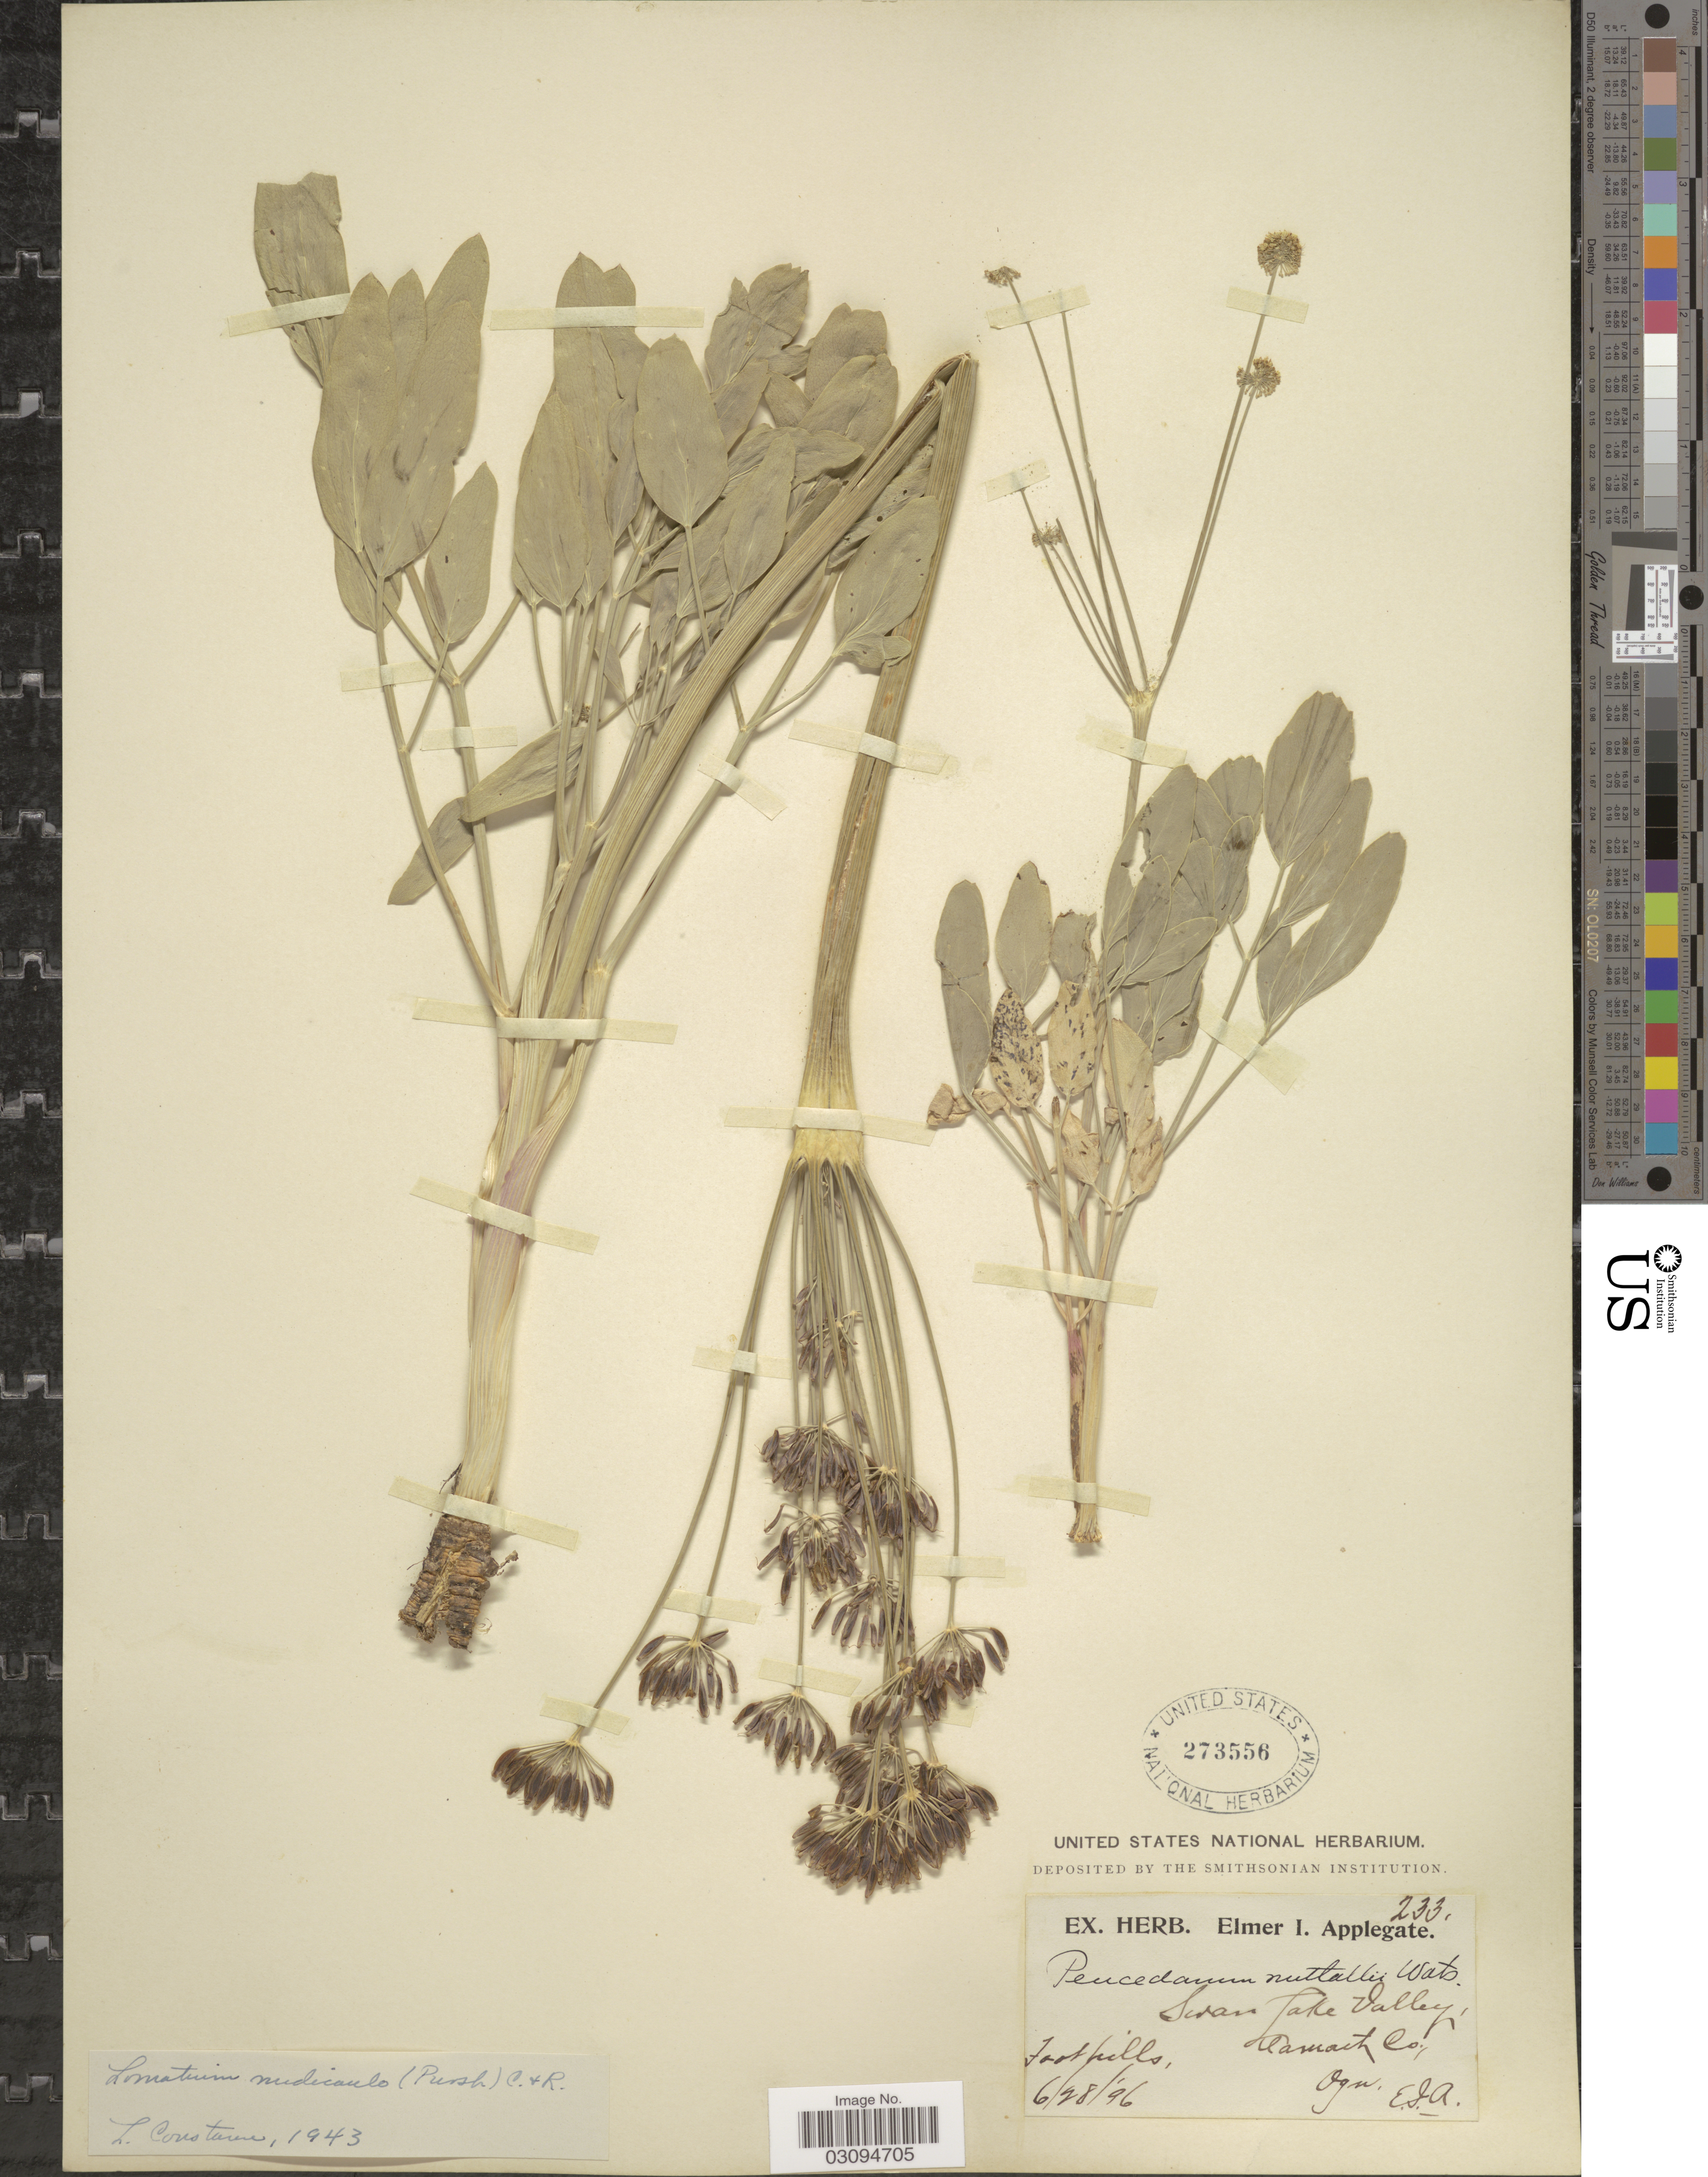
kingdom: Plantae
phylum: Tracheophyta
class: Magnoliopsida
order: Apiales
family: Apiaceae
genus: Lomatium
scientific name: Lomatium nudicaule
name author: (Pursh) J.M. Coult. & Rose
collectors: E. I. Applegate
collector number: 233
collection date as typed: Transcribed d/m/y: 28/6/96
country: United States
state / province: Oregon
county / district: Klamath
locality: Swan Lake Valley, Klamath Co.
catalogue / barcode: US 273556